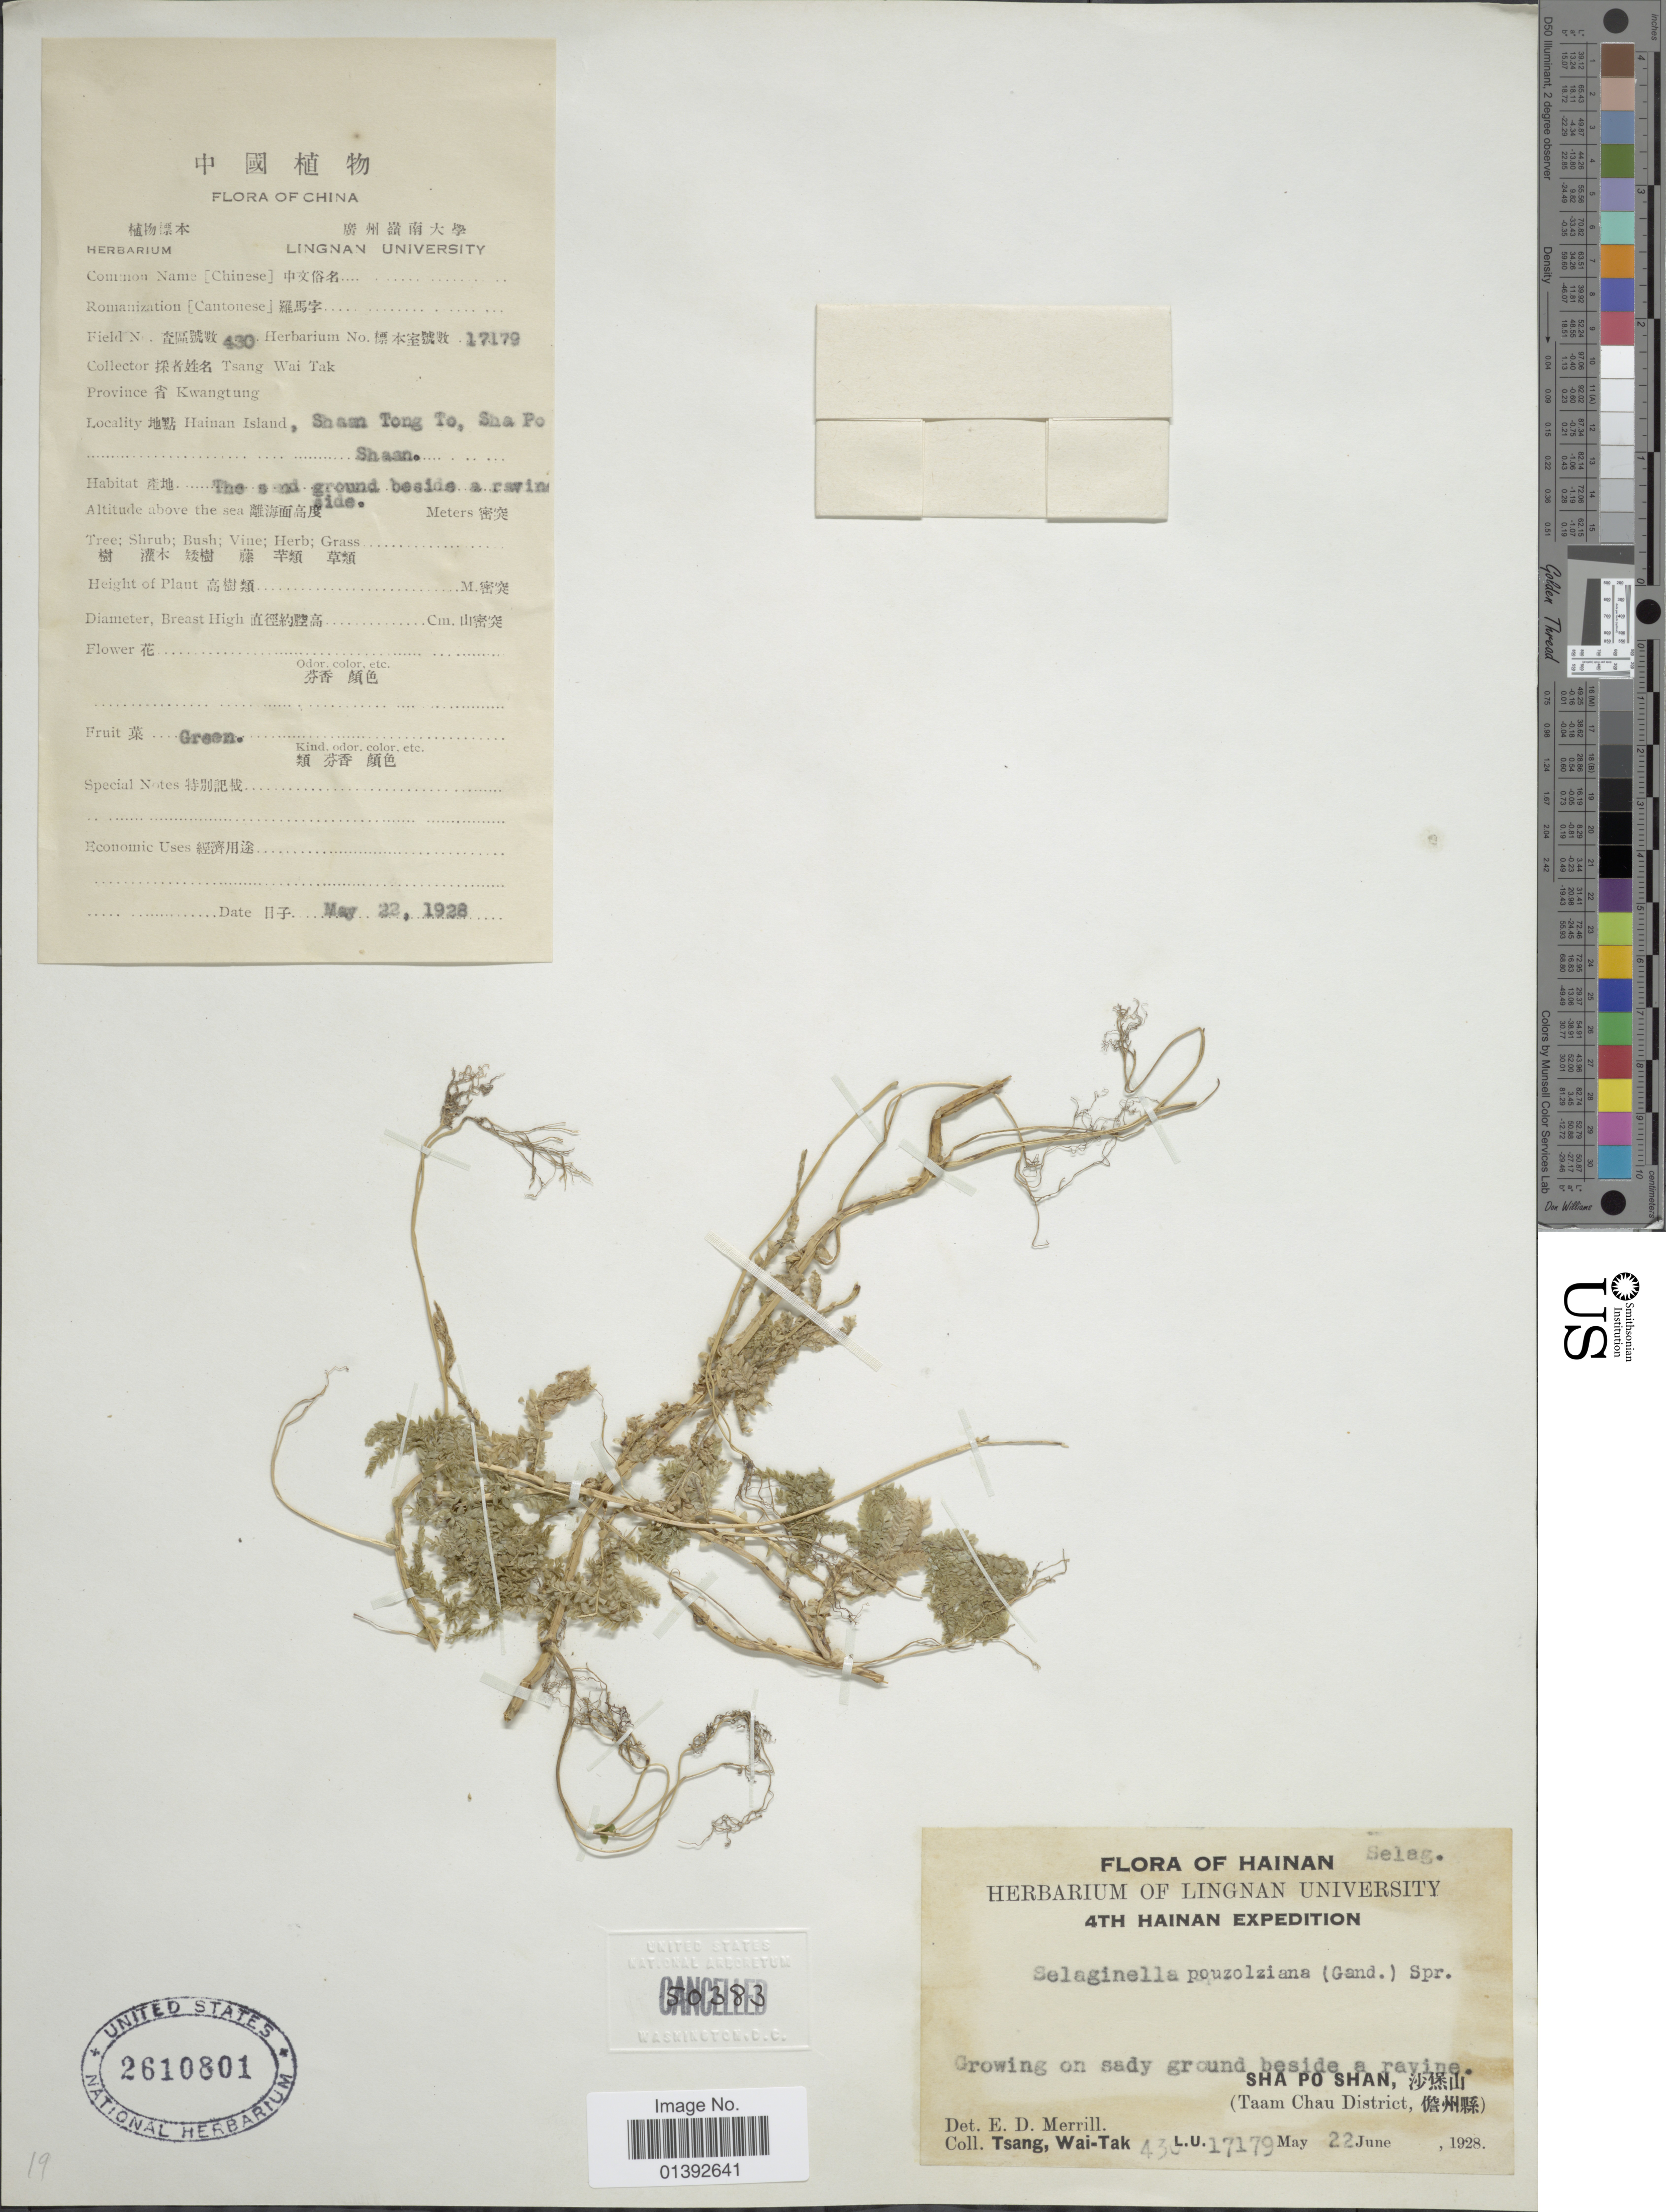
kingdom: Plantae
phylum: Tracheophyta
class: Lycopodiopsida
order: Selaginellales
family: Selaginellaceae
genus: Selaginella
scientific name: Selaginella delicatula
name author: (Desv.) Alston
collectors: W. T. Tsang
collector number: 430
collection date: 1928-05-22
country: China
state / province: Hainan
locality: Province Kwangtung, Shaan Tong To, Sha Po Shaan, Taam Chau District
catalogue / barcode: US 2610801